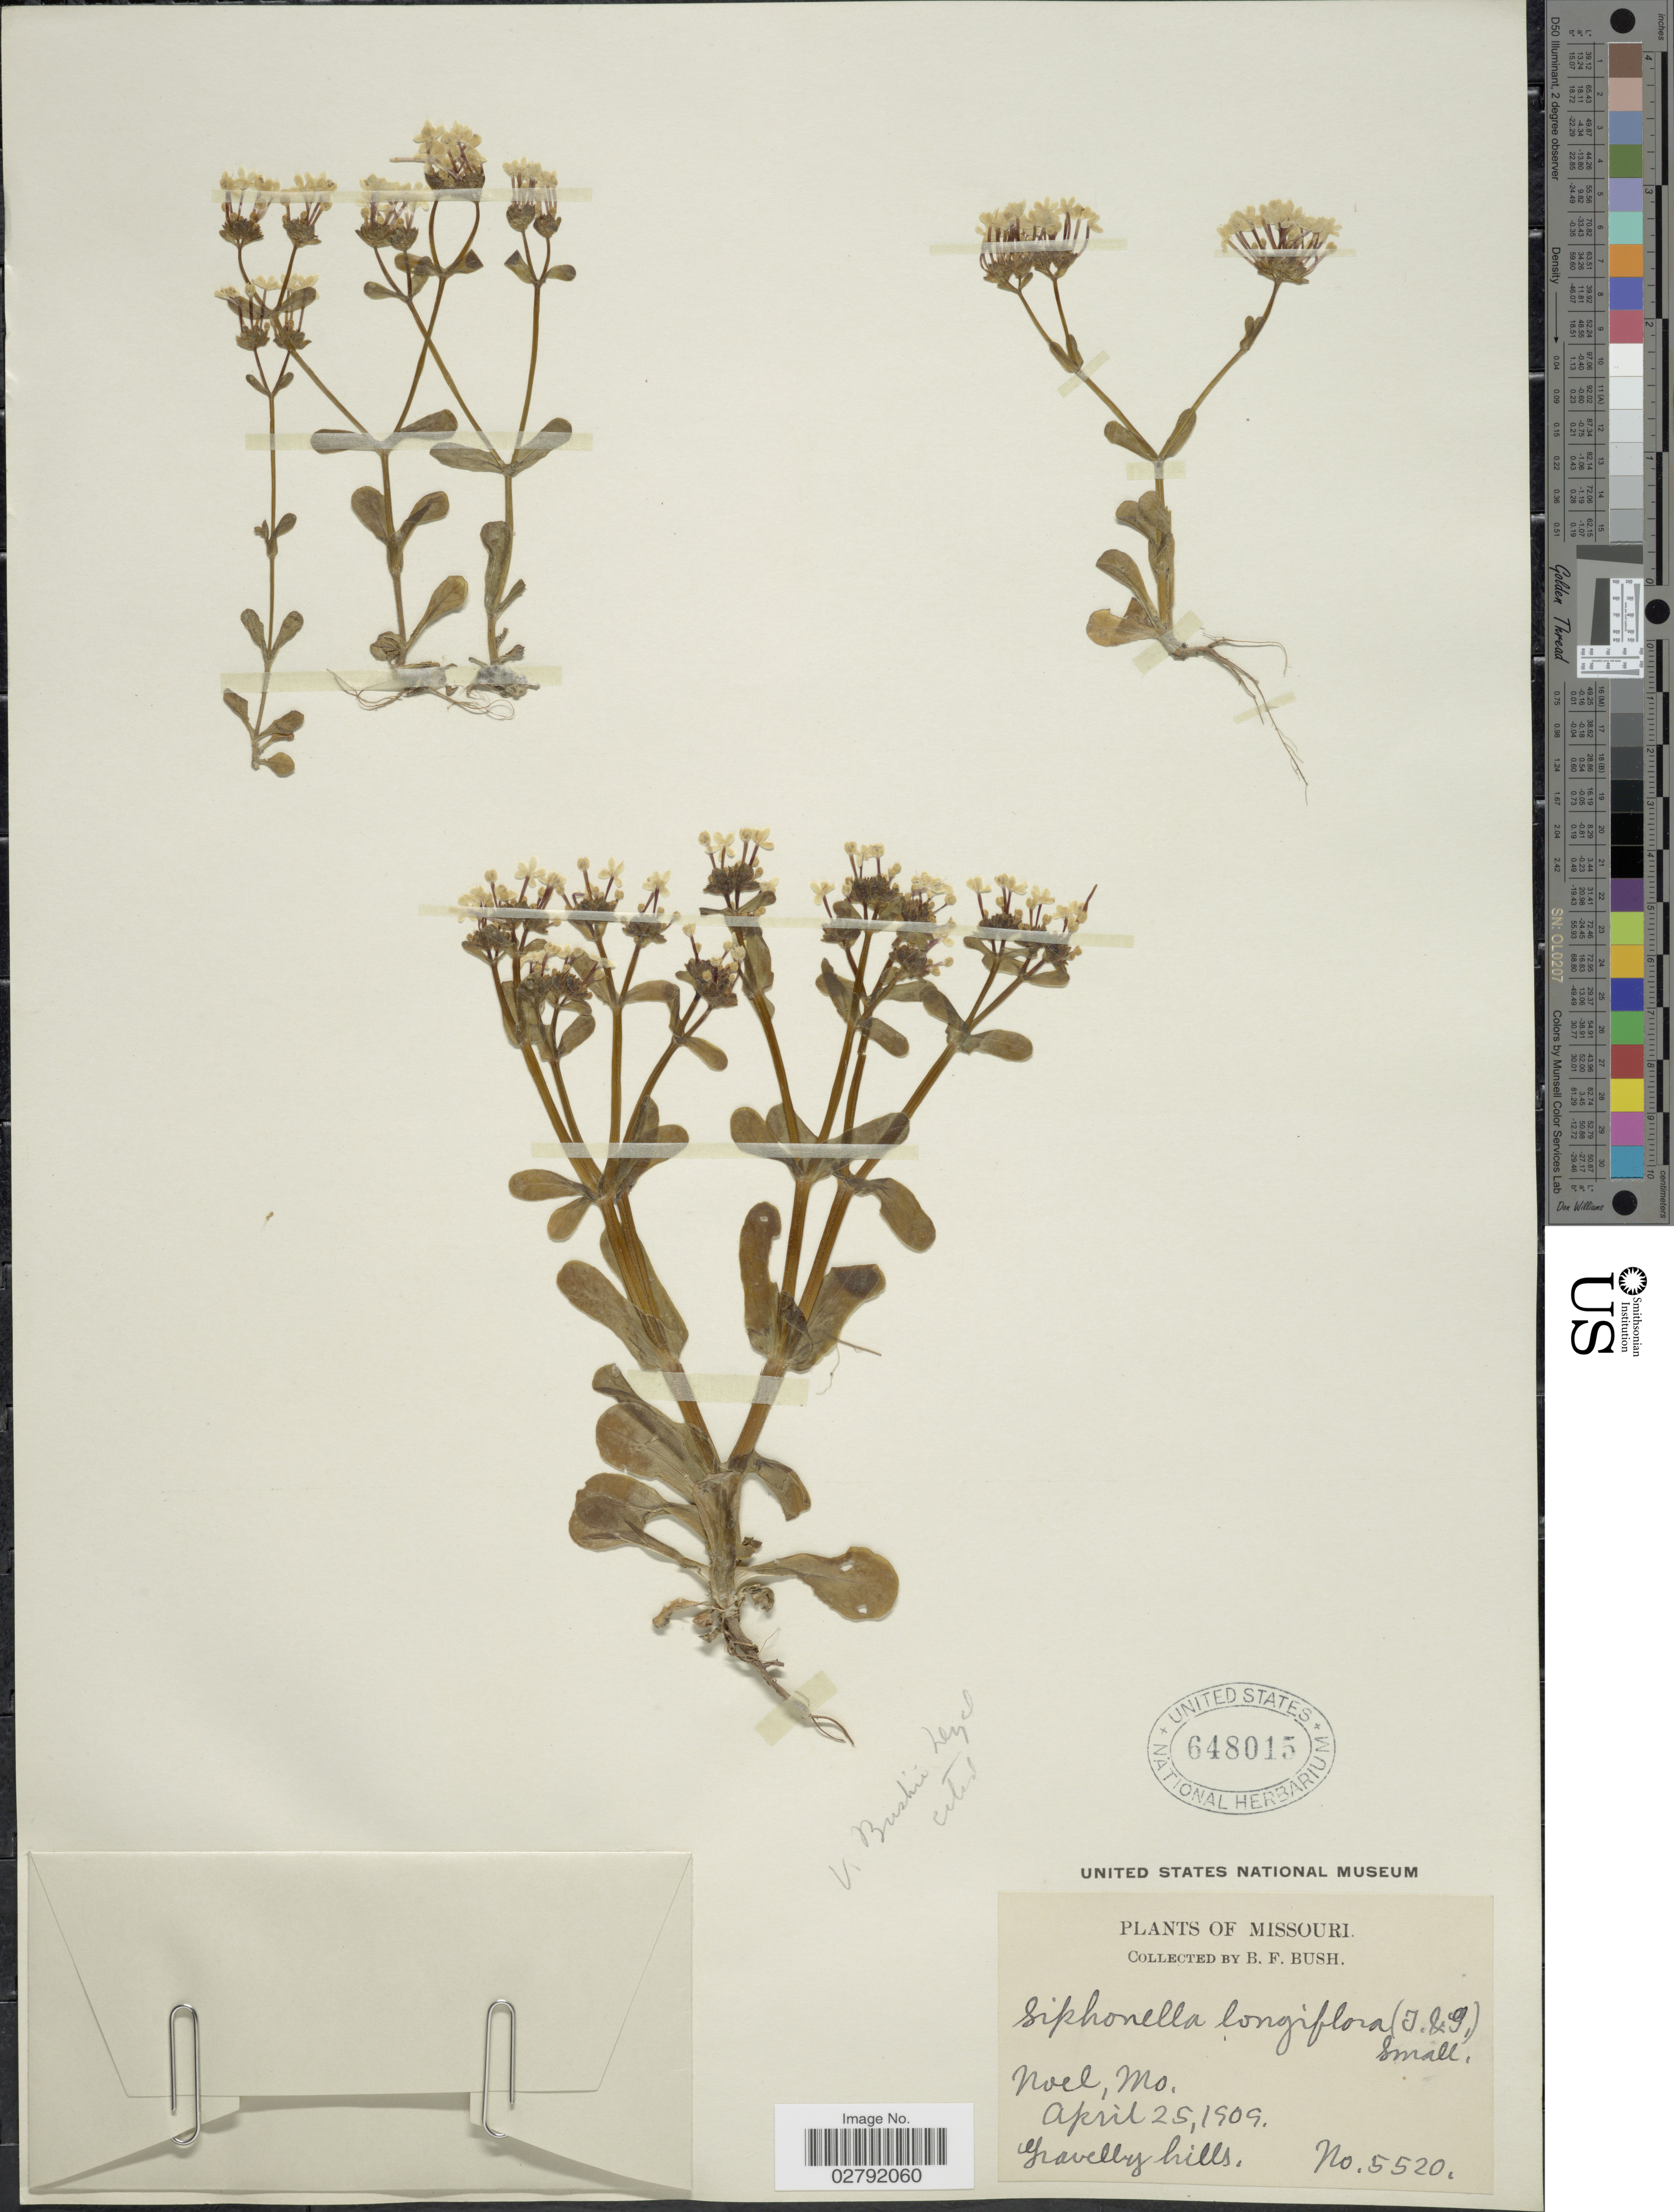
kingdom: Plantae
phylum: Tracheophyta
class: Magnoliopsida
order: Dipsacales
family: Caprifoliaceae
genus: Valerianella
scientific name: Valerianella bushii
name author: Dyal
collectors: B. F. Bush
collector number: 5520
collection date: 1909-04-25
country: United States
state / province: Missouri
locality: Noel.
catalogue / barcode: US 648015